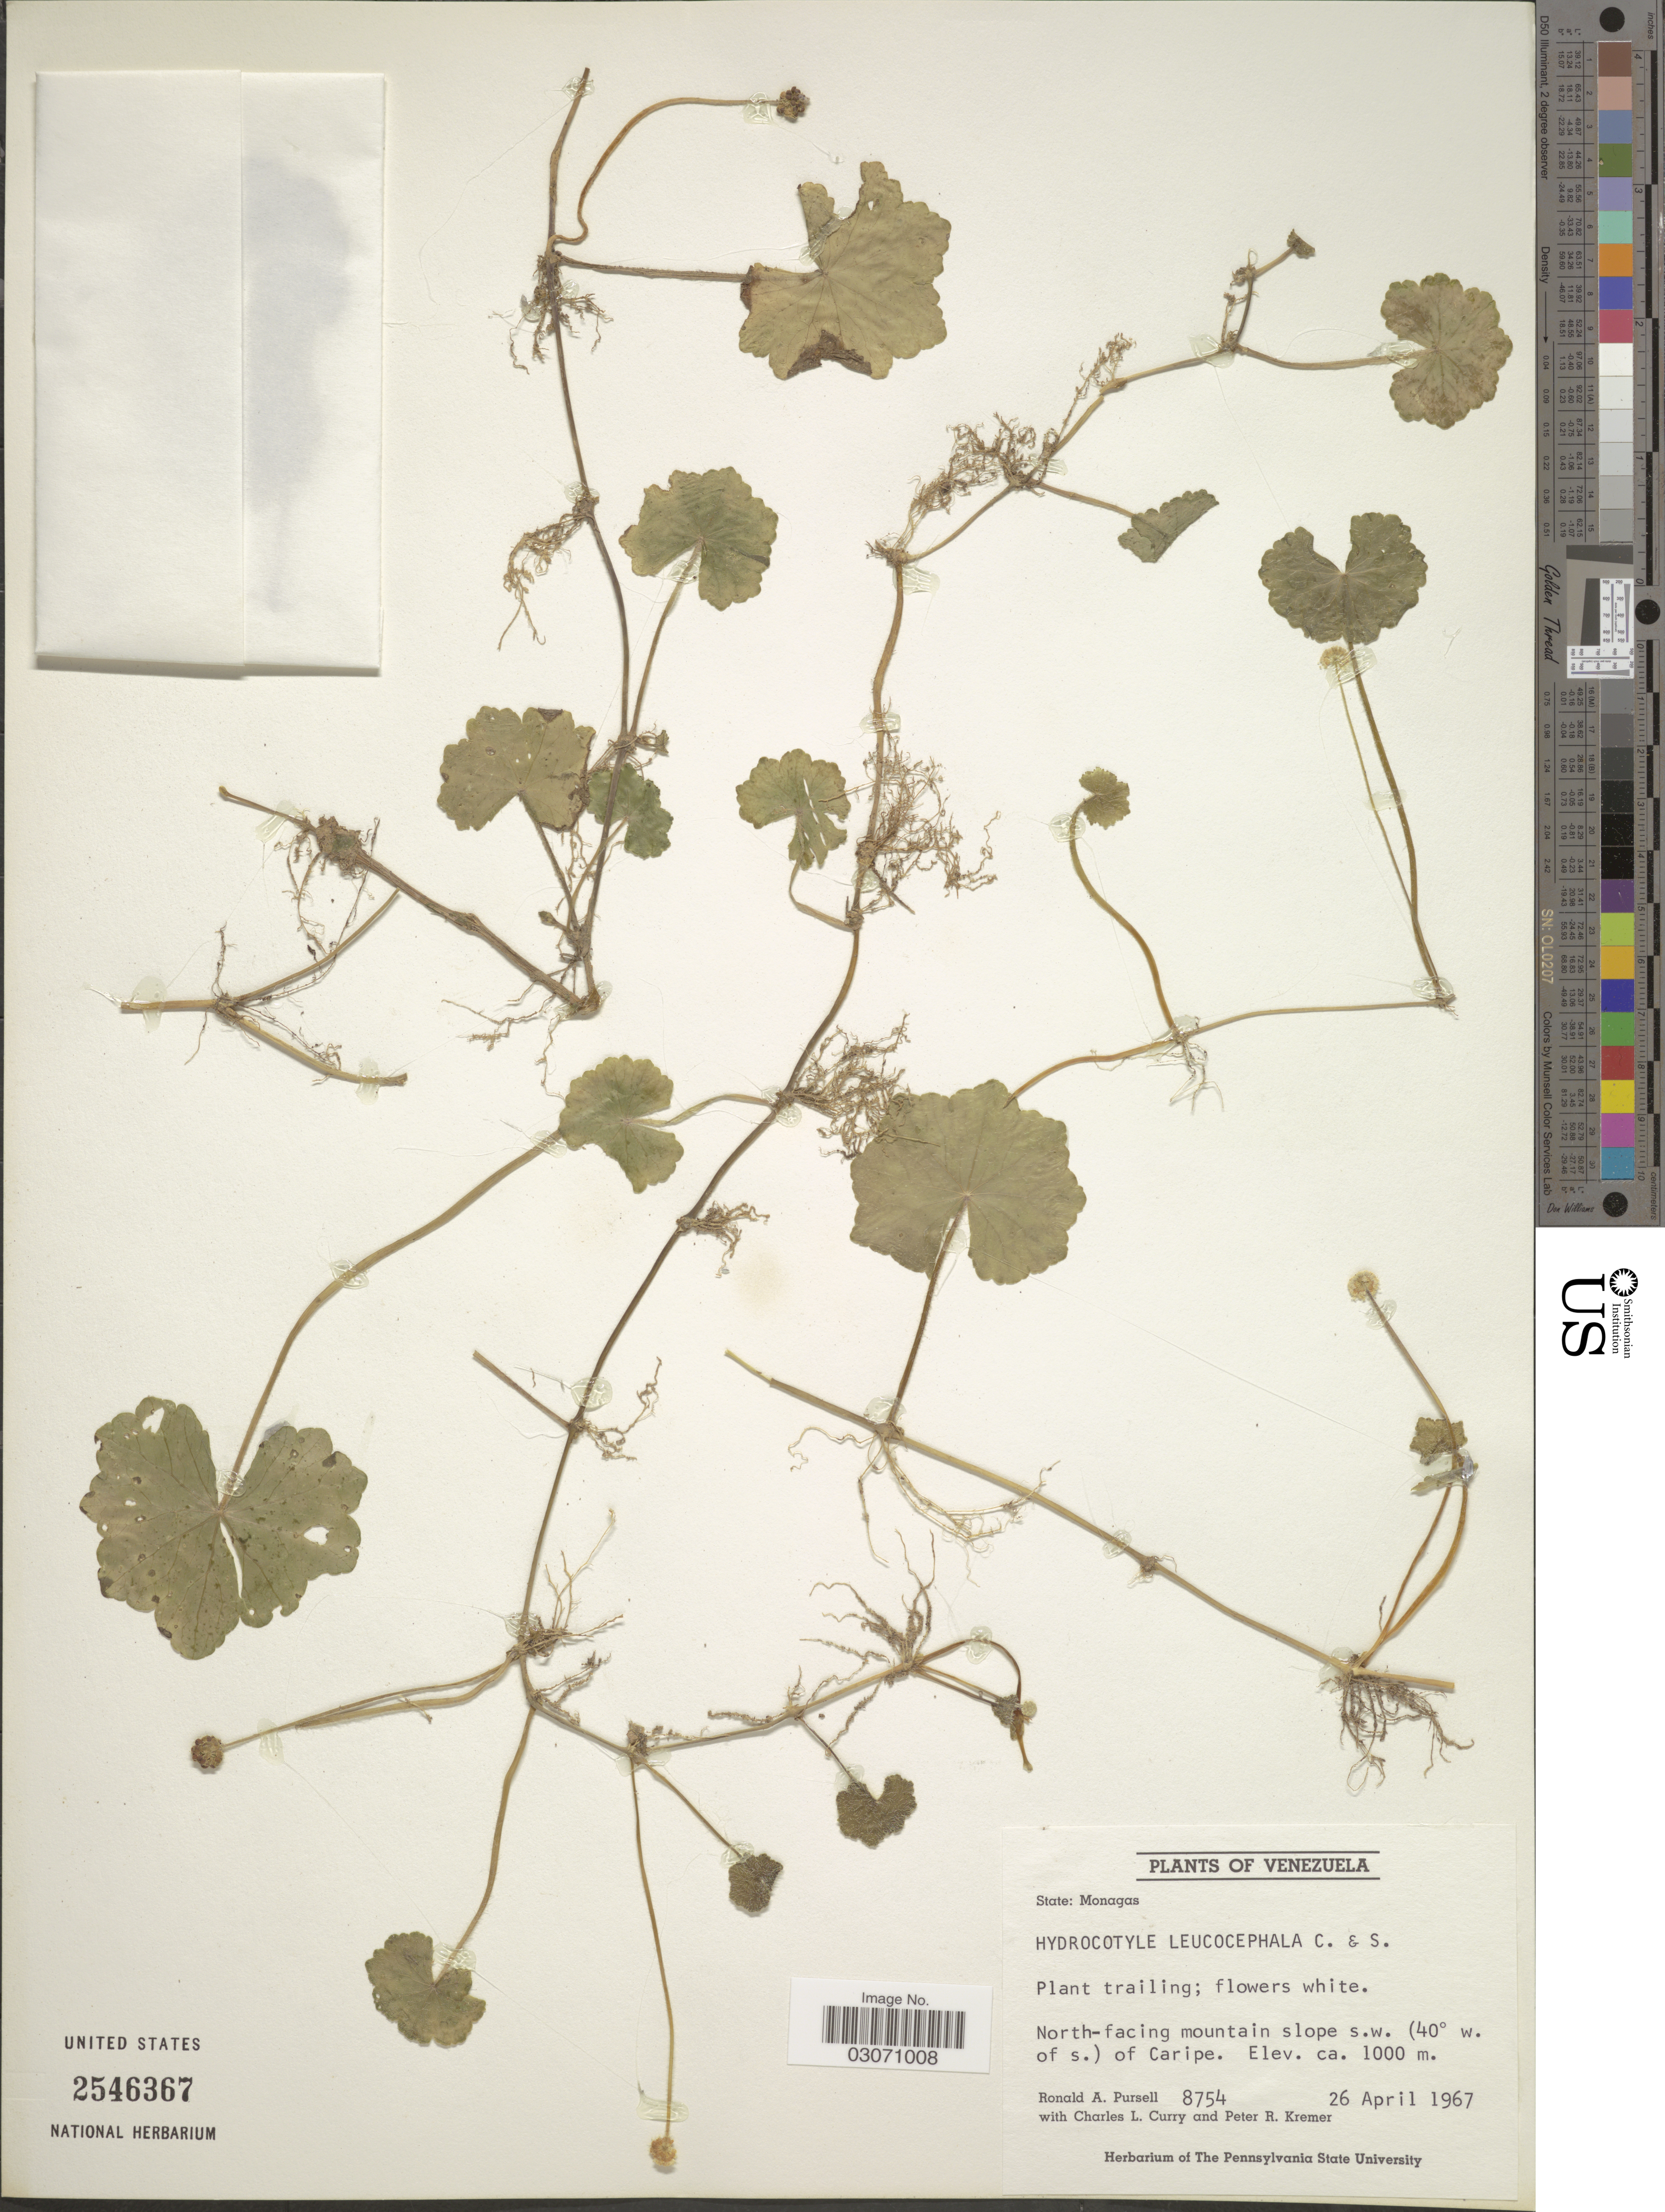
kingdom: Plantae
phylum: Tracheophyta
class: Magnoliopsida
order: Apiales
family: Araliaceae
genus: Hydrocotyle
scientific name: Hydrocotyle leucocephala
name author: Cham. & Schltdl.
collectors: R. A. Pursell, C. L. Curry & P. Kremer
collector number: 8754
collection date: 1967-04-26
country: Venezuela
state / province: Monagas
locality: North-facing mountain slope s.w. of Caripe (40° w. of s.).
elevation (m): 1000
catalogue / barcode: US 2546367